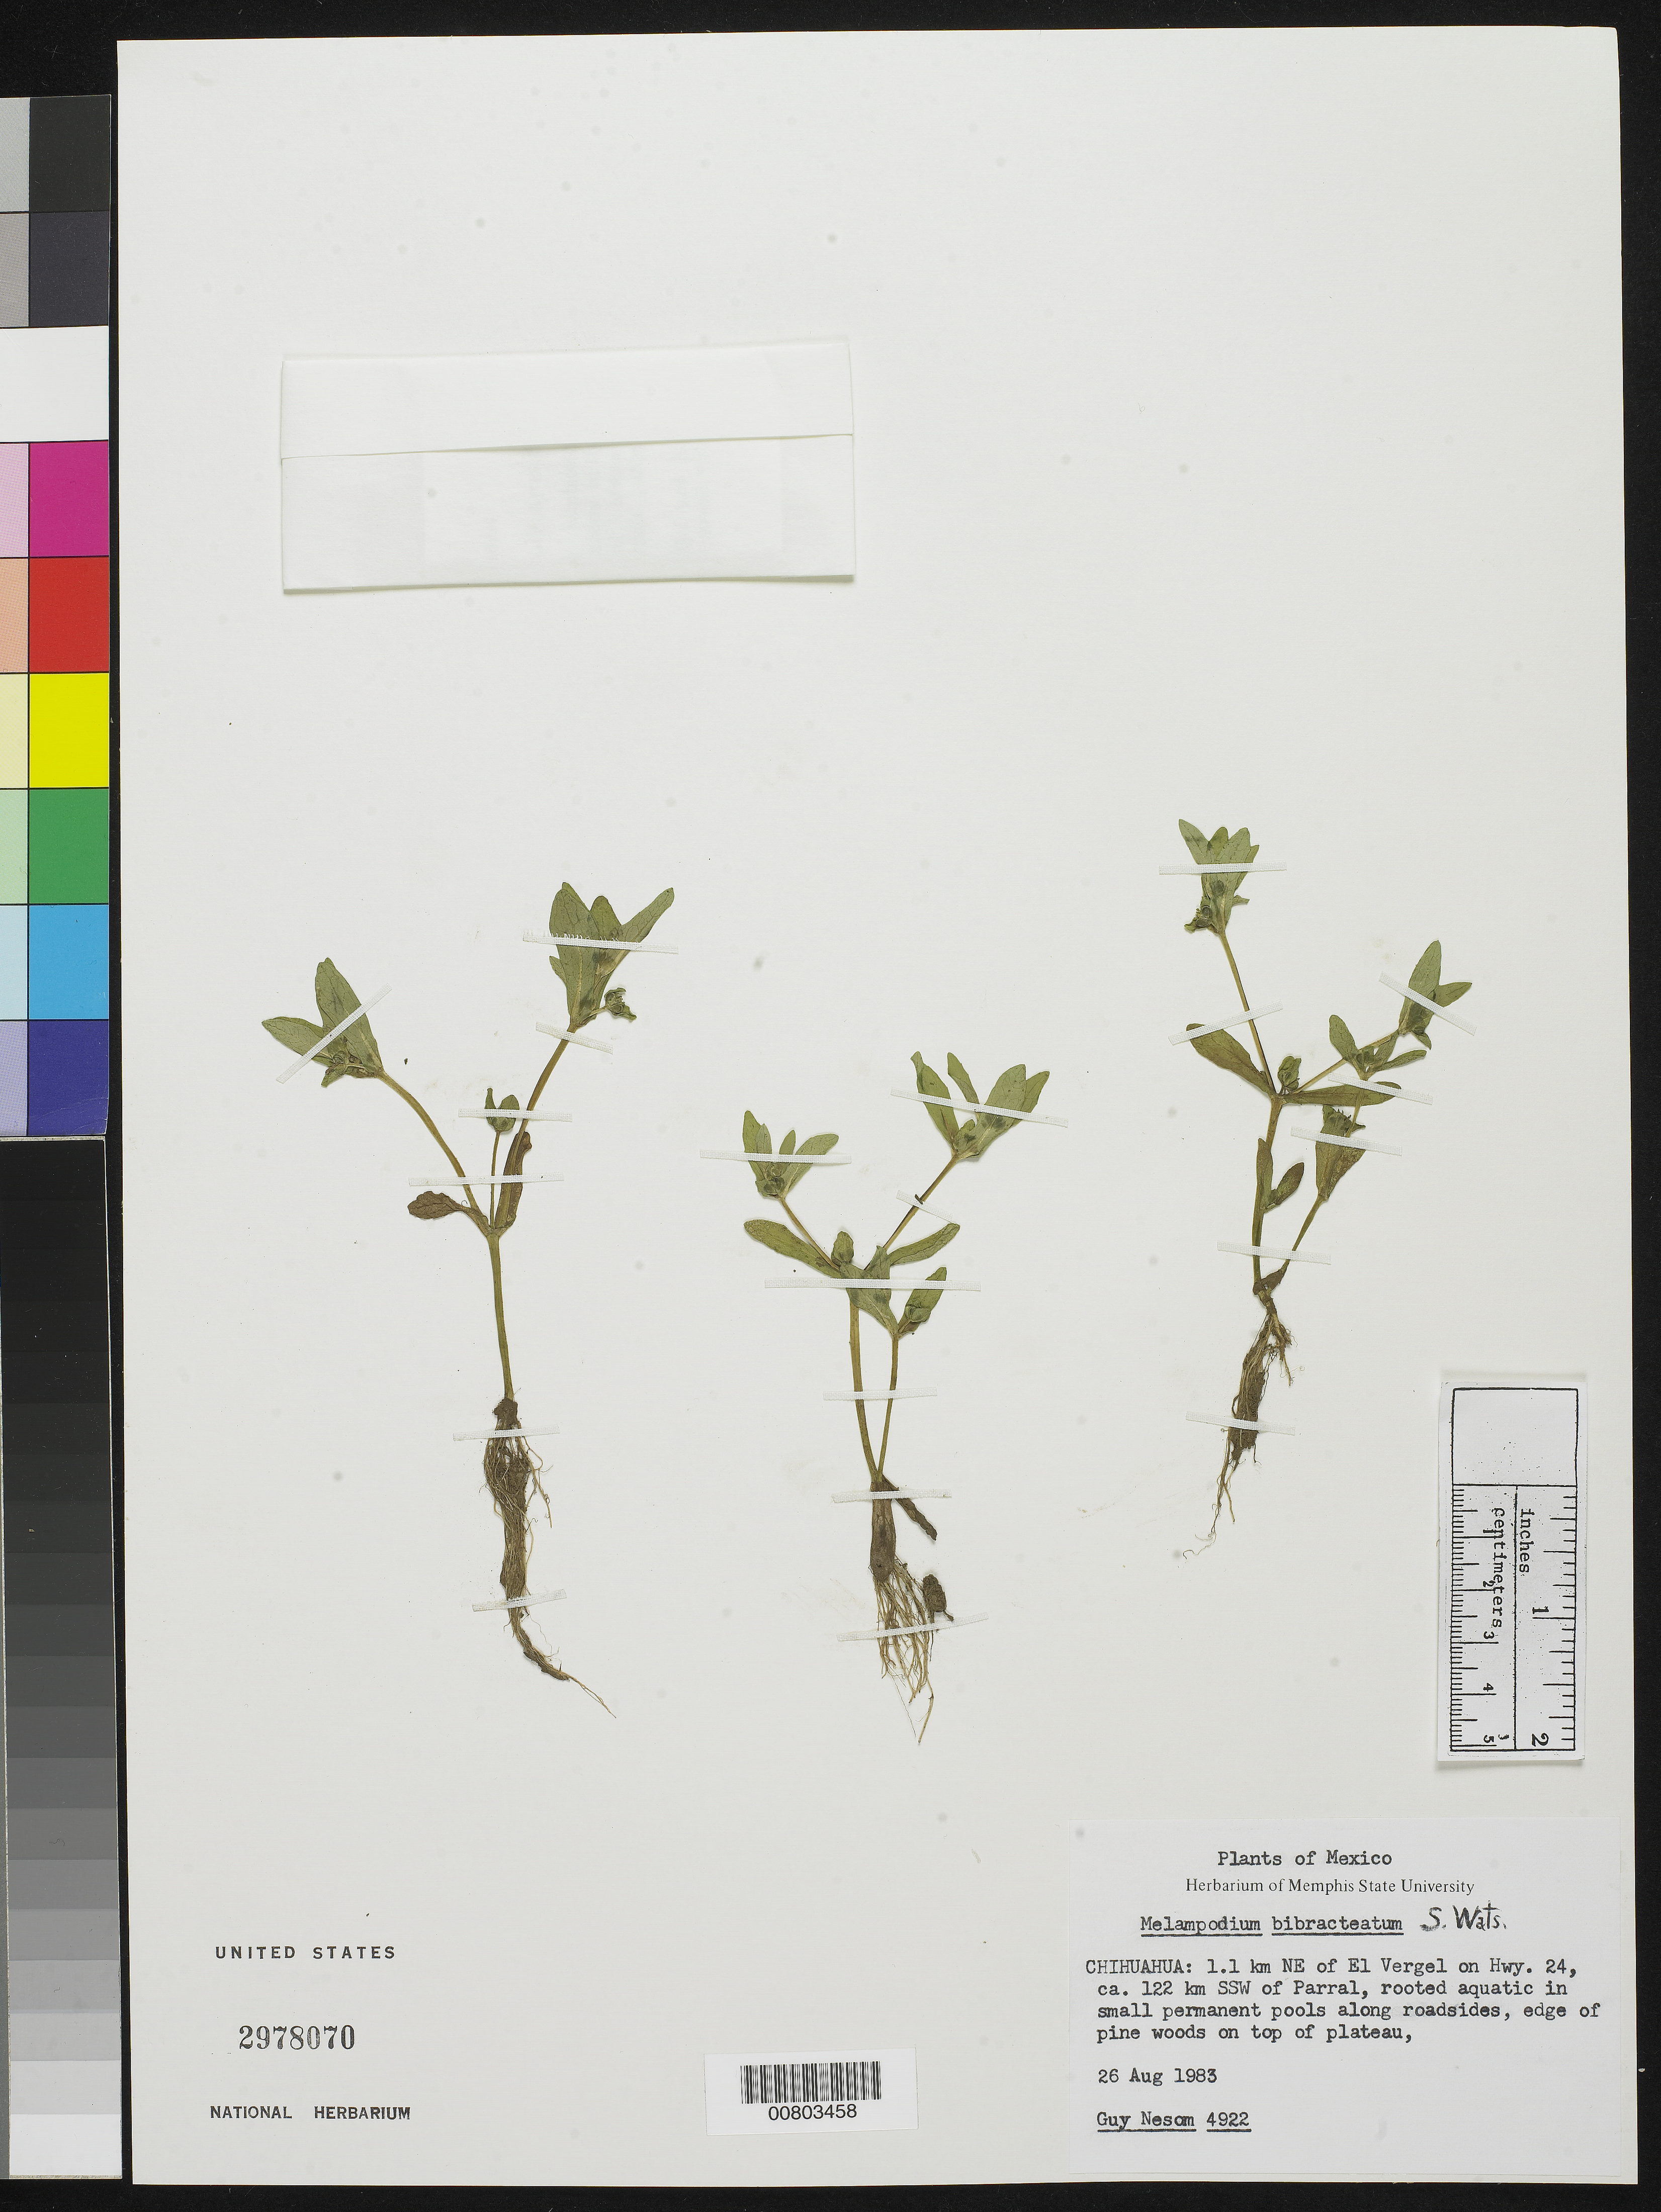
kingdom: Plantae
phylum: Tracheophyta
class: Magnoliopsida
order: Asterales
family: Asteraceae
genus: Melampodium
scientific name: Melampodium bibracteatum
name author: S. Watson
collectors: G. L. Nesom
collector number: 4922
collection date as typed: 26 Aug 1983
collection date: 1983-08-26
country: Mexico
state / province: Chihuahua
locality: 1.1 km NE of El Vergel on Hwy. 24, ca. 122 km SSW of Parral, Chihuahua.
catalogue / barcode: US 2978070